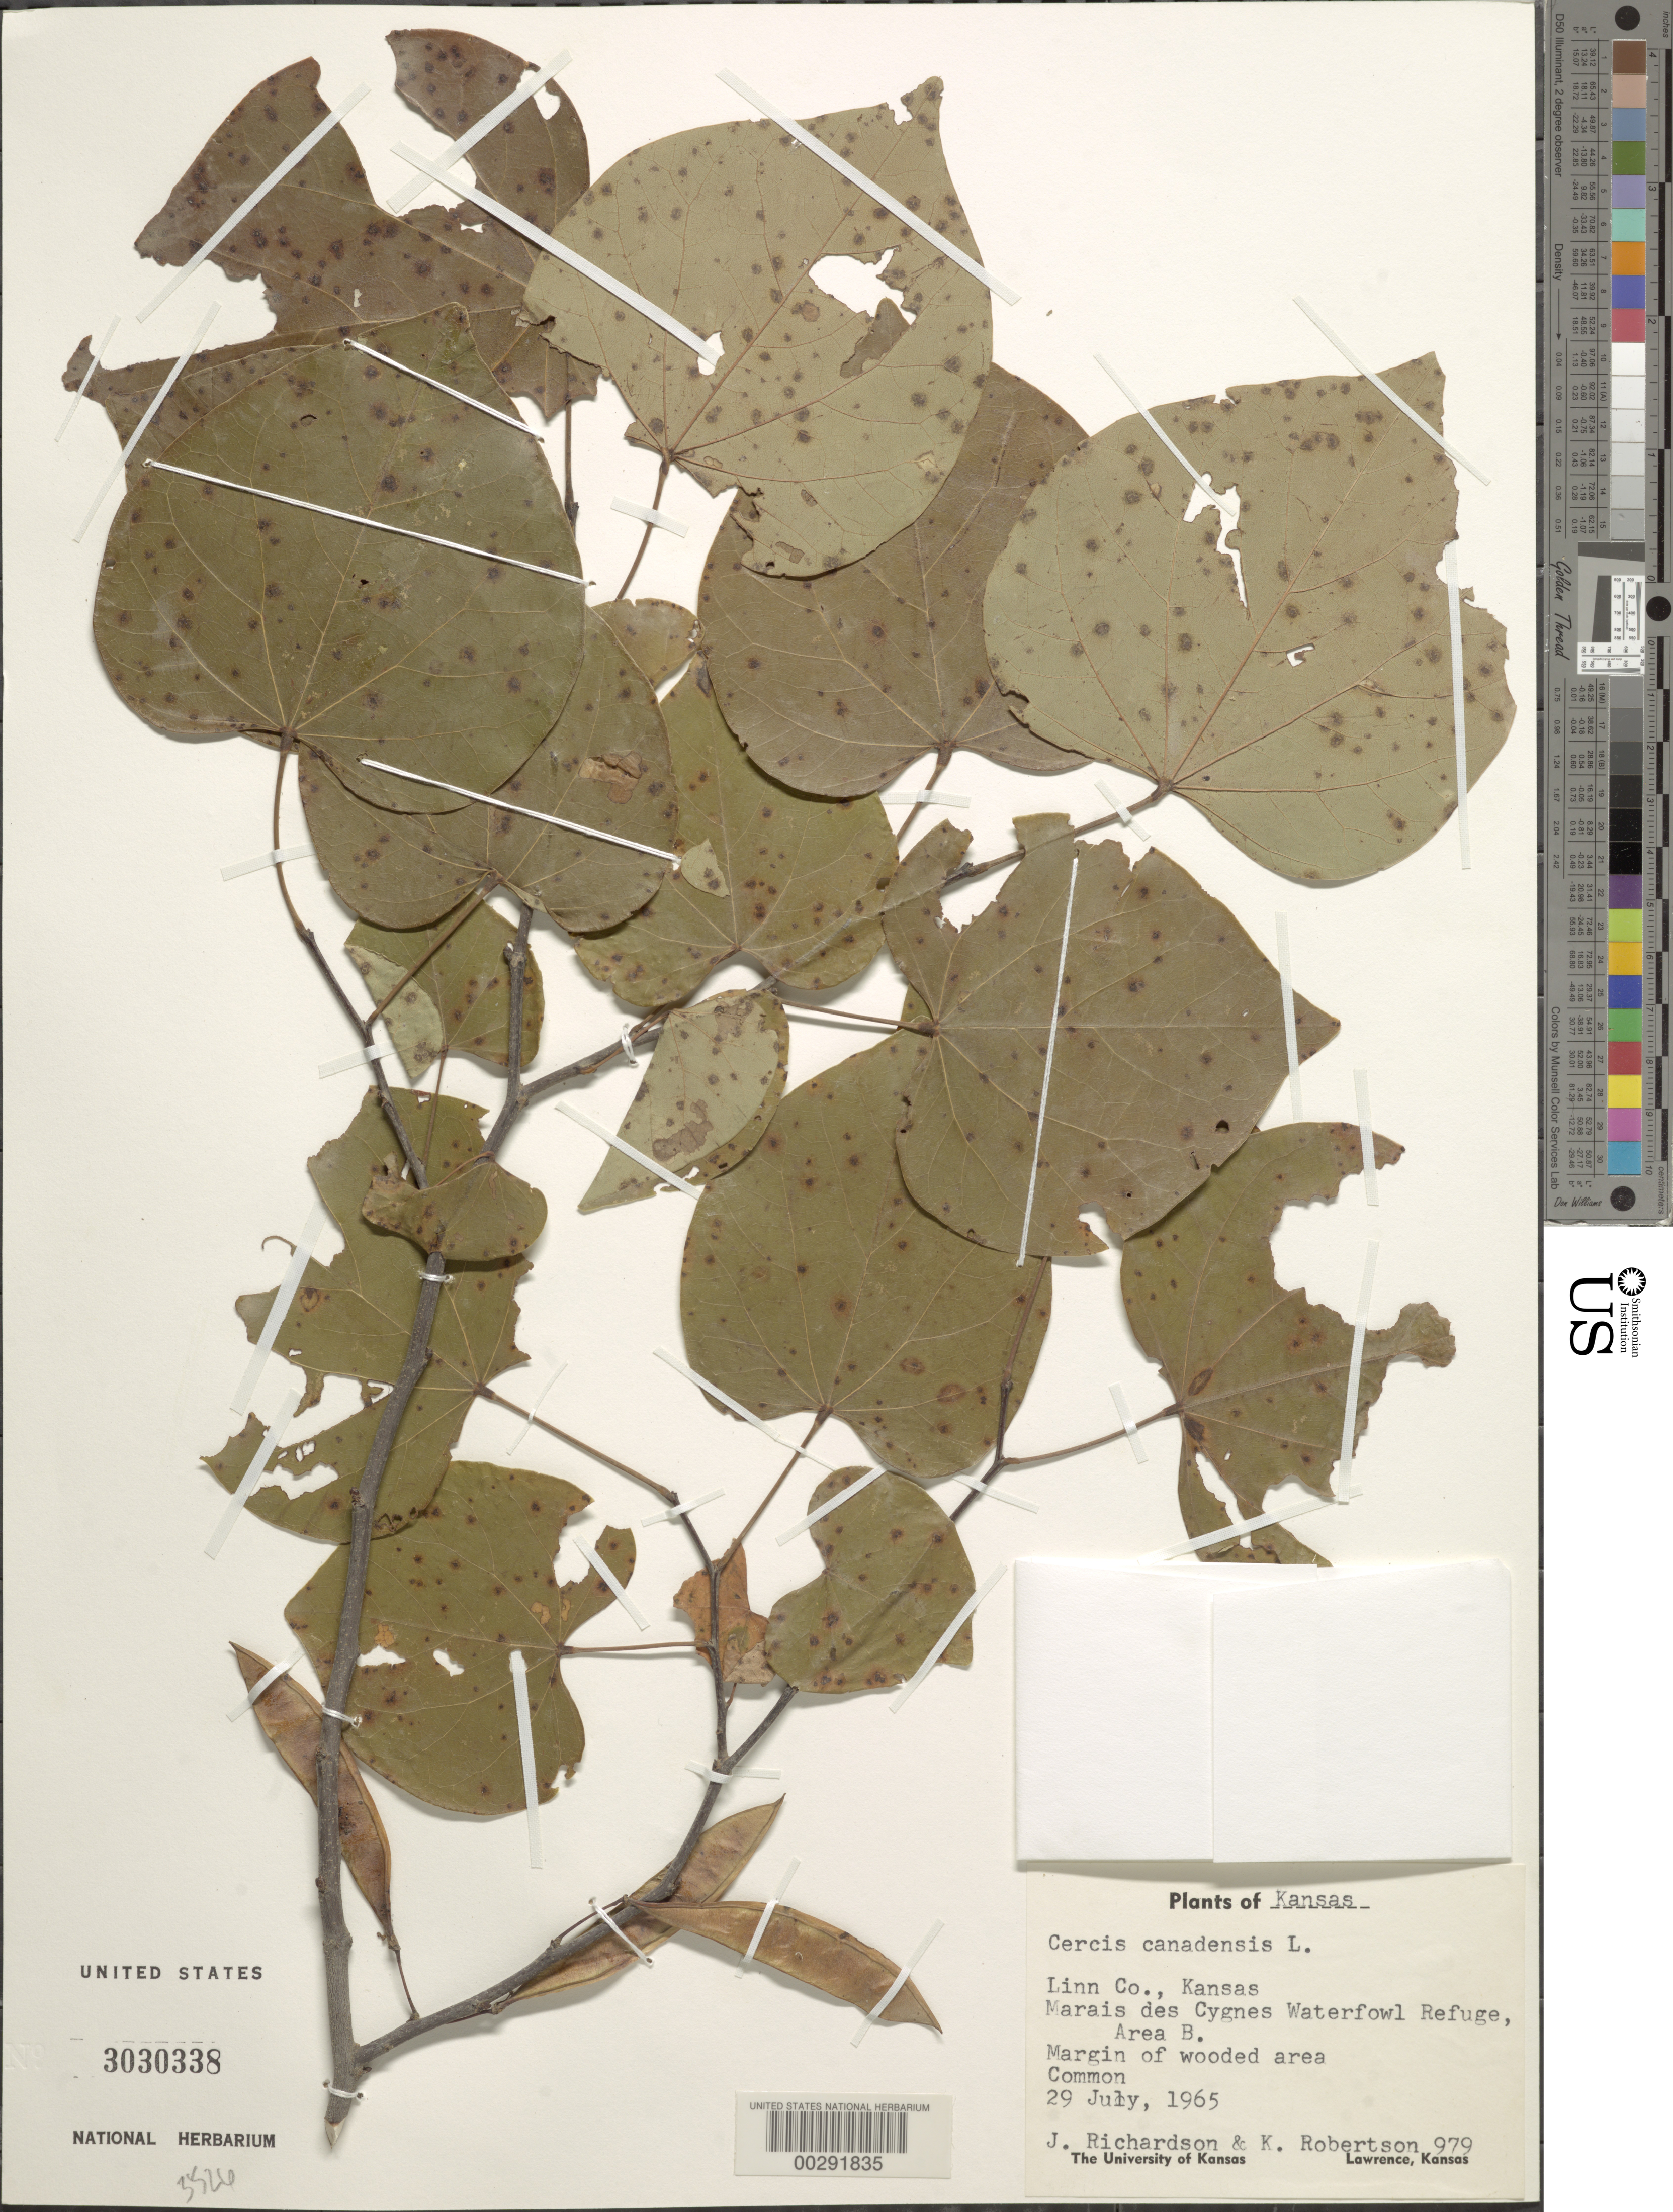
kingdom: Plantae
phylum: Tracheophyta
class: Magnoliopsida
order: Fabales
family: Fabaceae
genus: Cercis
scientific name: Cercis canadensis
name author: L.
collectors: J. Richardson & K. Robertson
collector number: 979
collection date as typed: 29 Jul 1965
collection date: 1965-07-29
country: United States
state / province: Kansas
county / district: Linn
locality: Marais des Cygnes Waterfowl Refuge, Area B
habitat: Margin of wooded area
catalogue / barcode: US 3030338